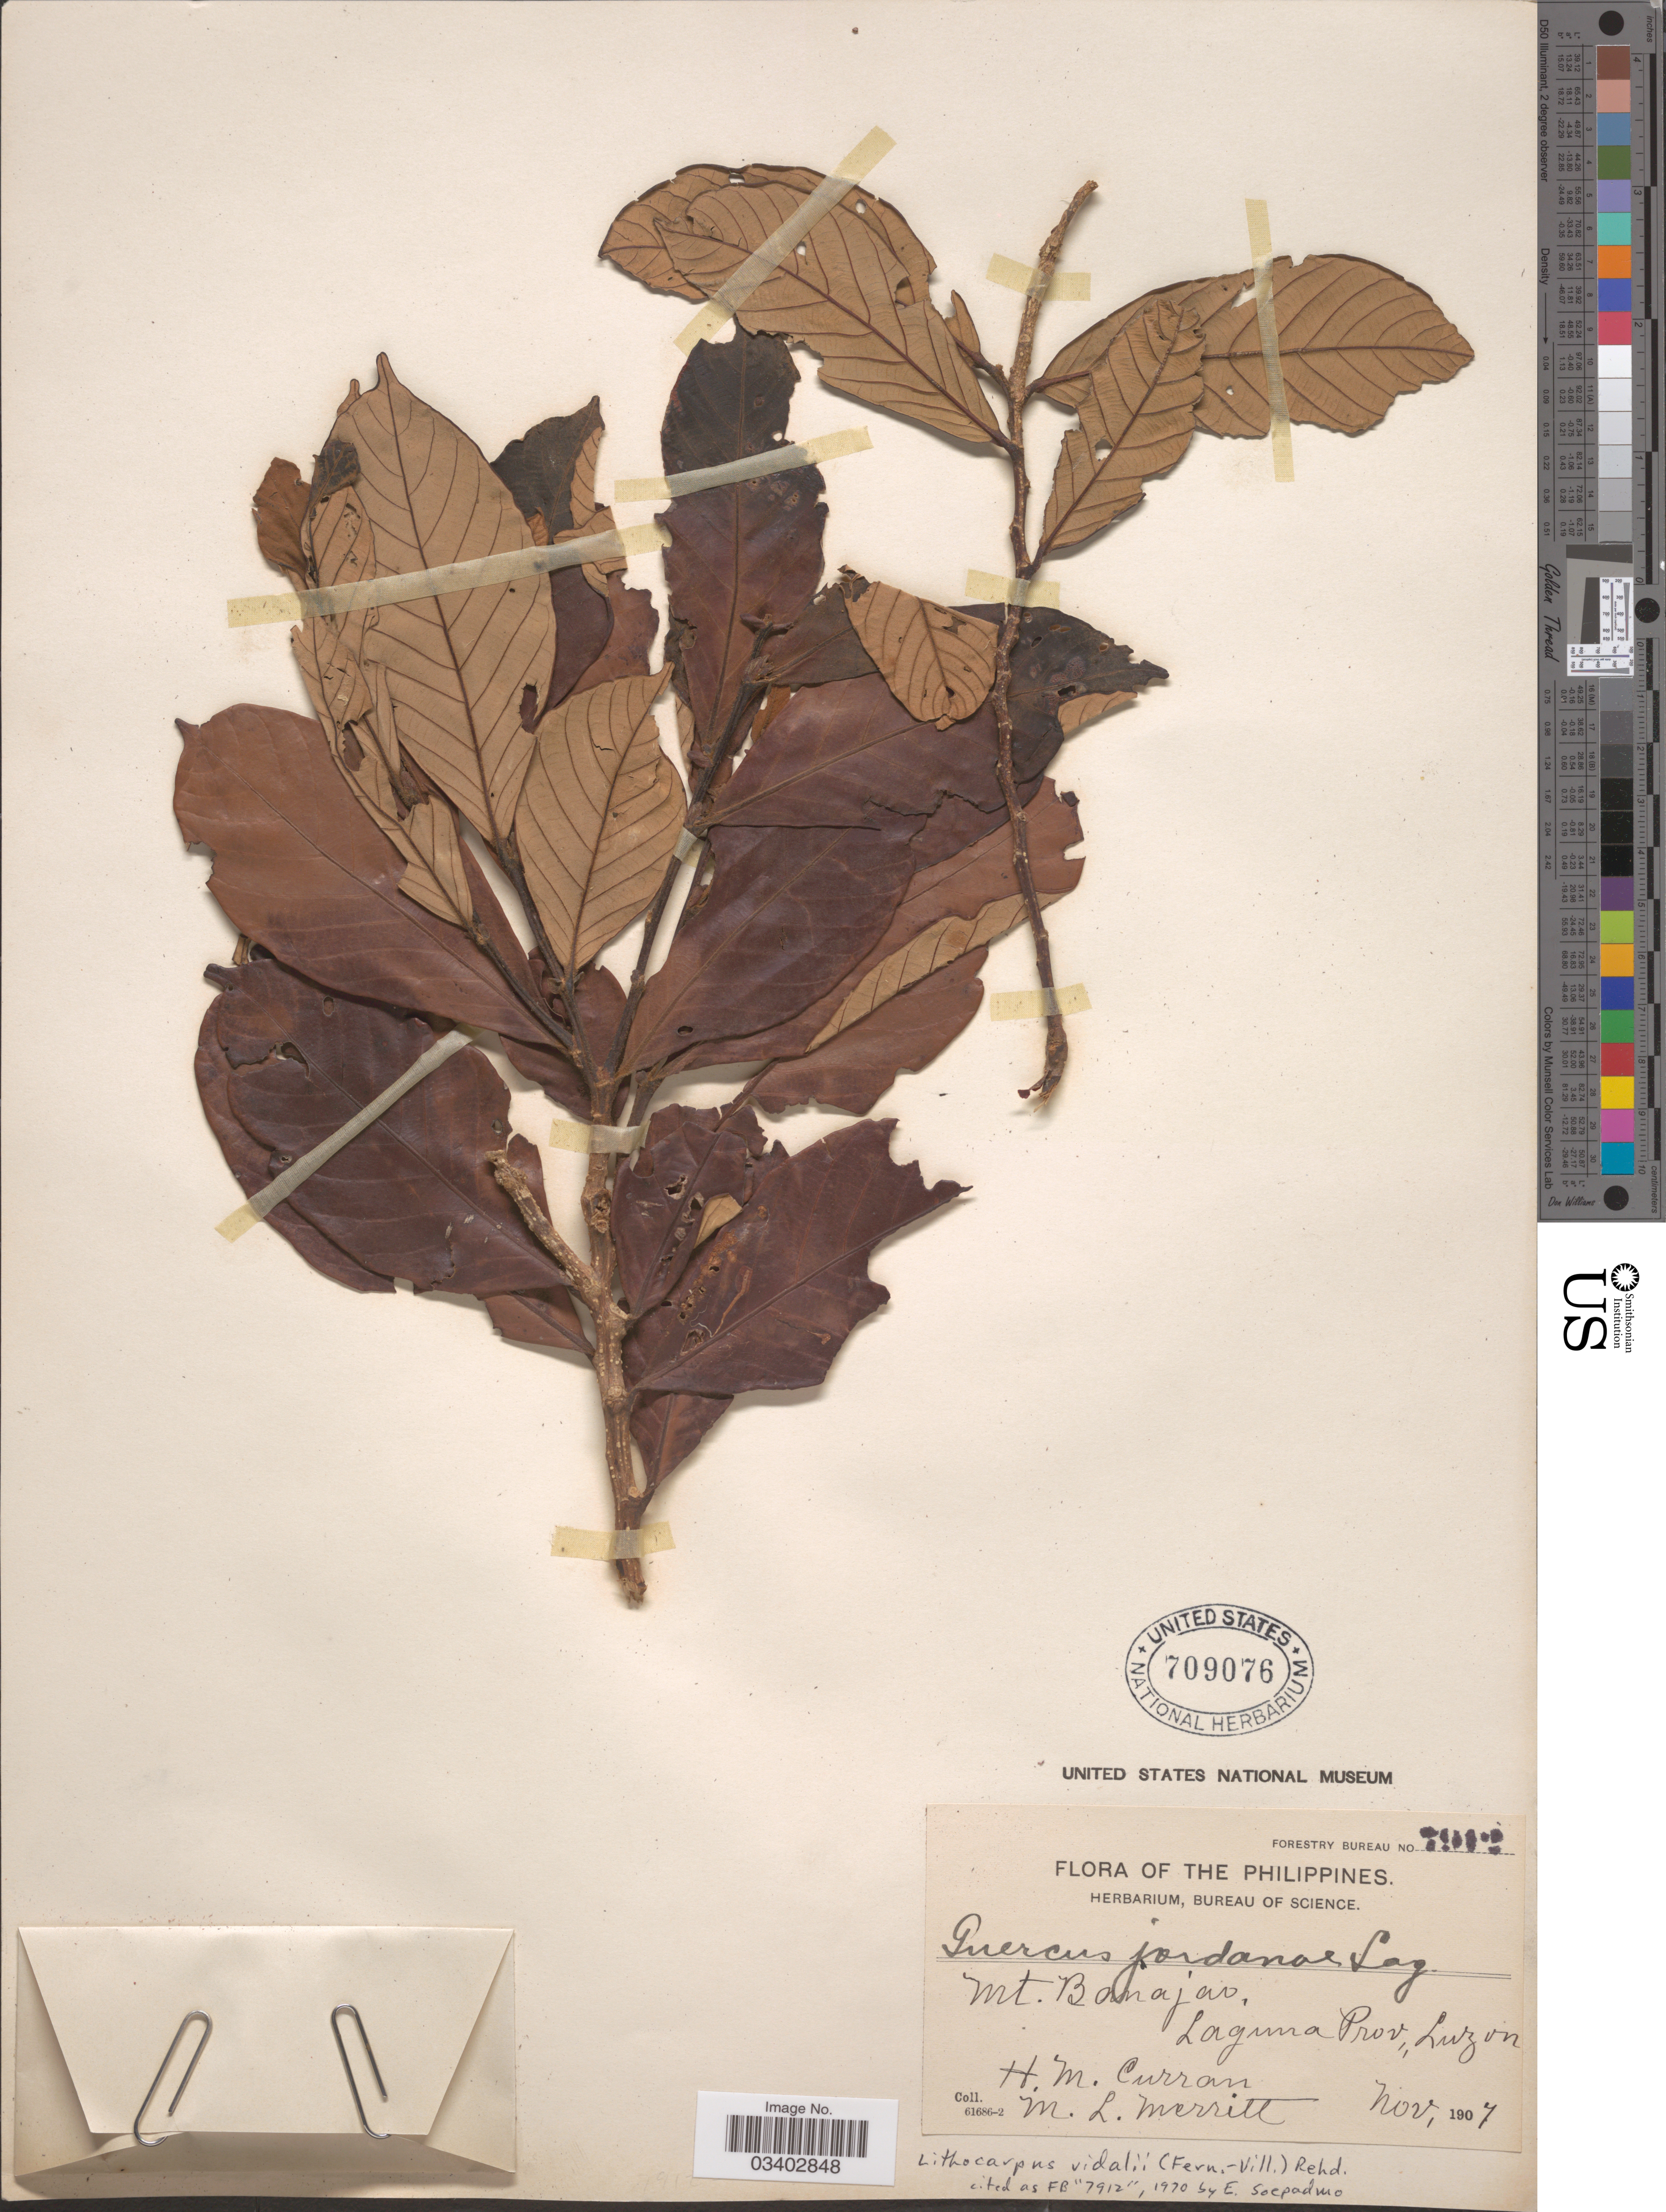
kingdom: Plantae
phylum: Tracheophyta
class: Magnoliopsida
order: Fagales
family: Fagaceae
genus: Lithocarpus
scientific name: Lithocarpus vidalii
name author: (Fern.-Vill.) Rehder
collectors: H. M. Curran & M. L. Merritt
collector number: Forestry Bureau 7912*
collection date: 1907-11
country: Philippines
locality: Mt. Banajao, Laguna Prov, Luzon.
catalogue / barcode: US 709076